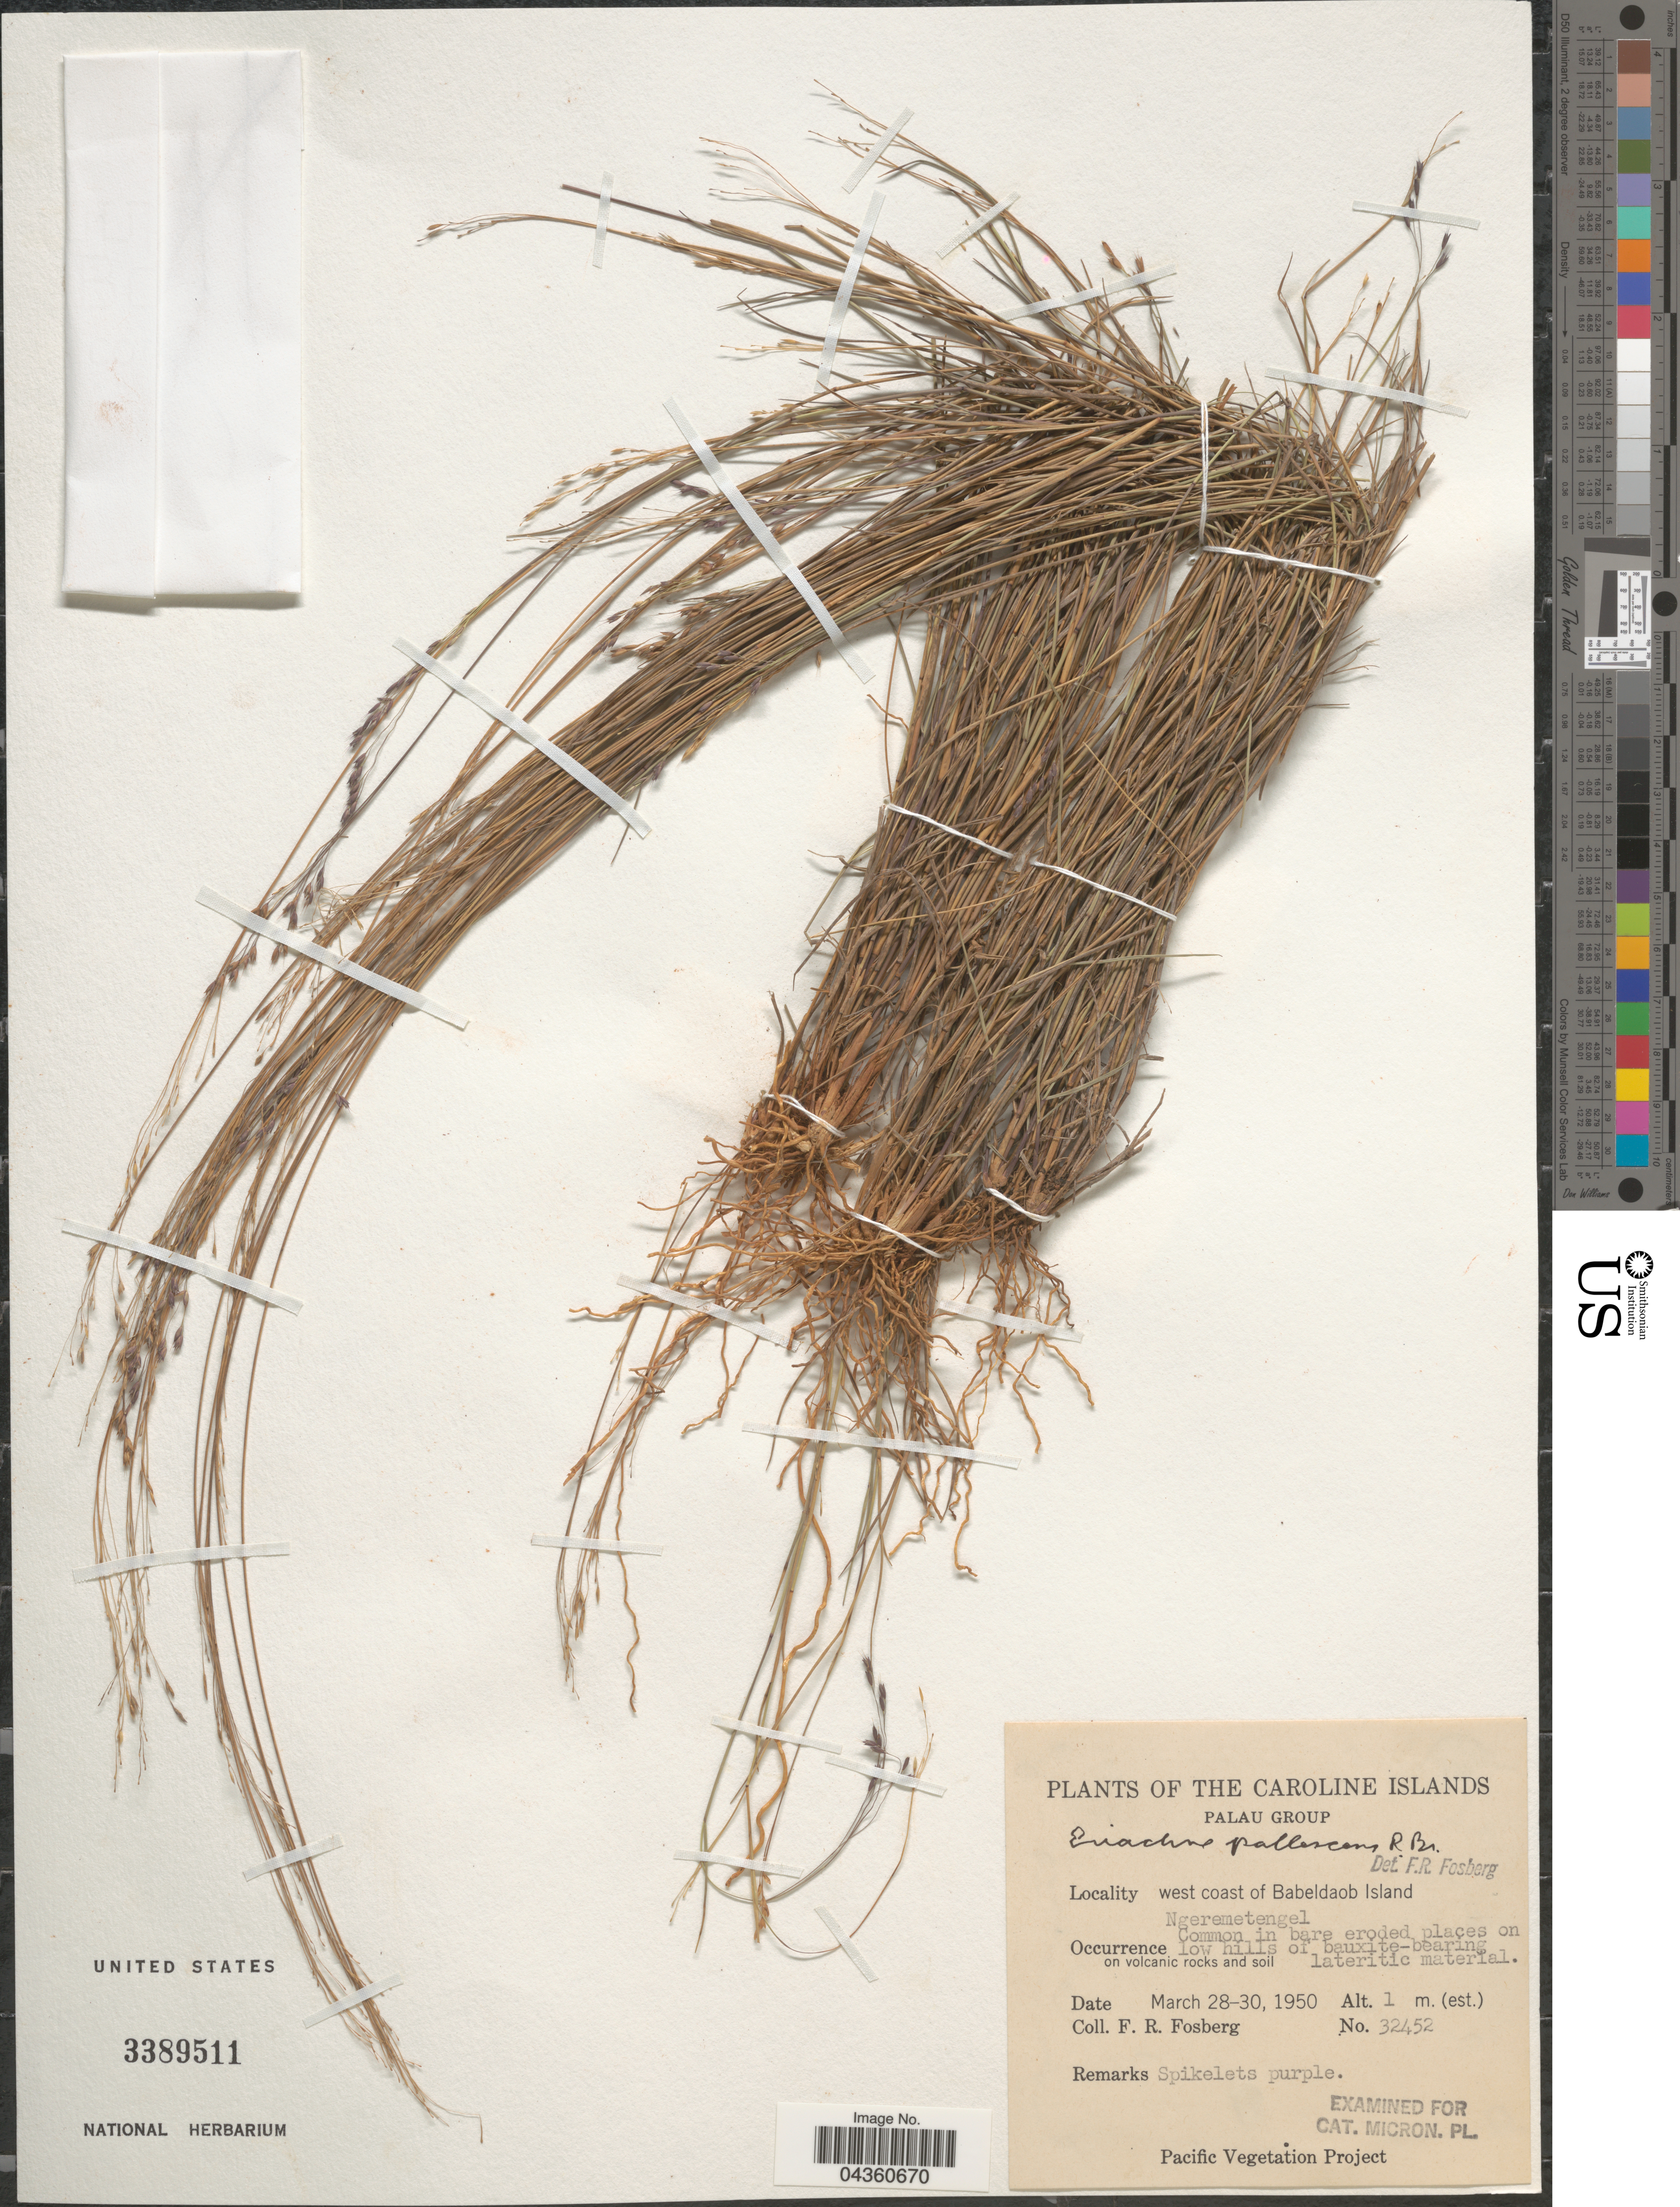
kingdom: Plantae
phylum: Tracheophyta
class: Liliopsida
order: Poales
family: Poaceae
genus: Eriachne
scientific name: Eriachne pallescens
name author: R. Br.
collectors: F. R. Fosberg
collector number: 32452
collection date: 1950-03-28/1950-03-30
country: Palau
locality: Caroline Islands. Palau Group. West coast of Babeldaob Island. Ngeremetengel. Common in bare eroded places on low hills of bauxite-bearing lateritic material.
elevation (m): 1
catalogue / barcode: US 3389511